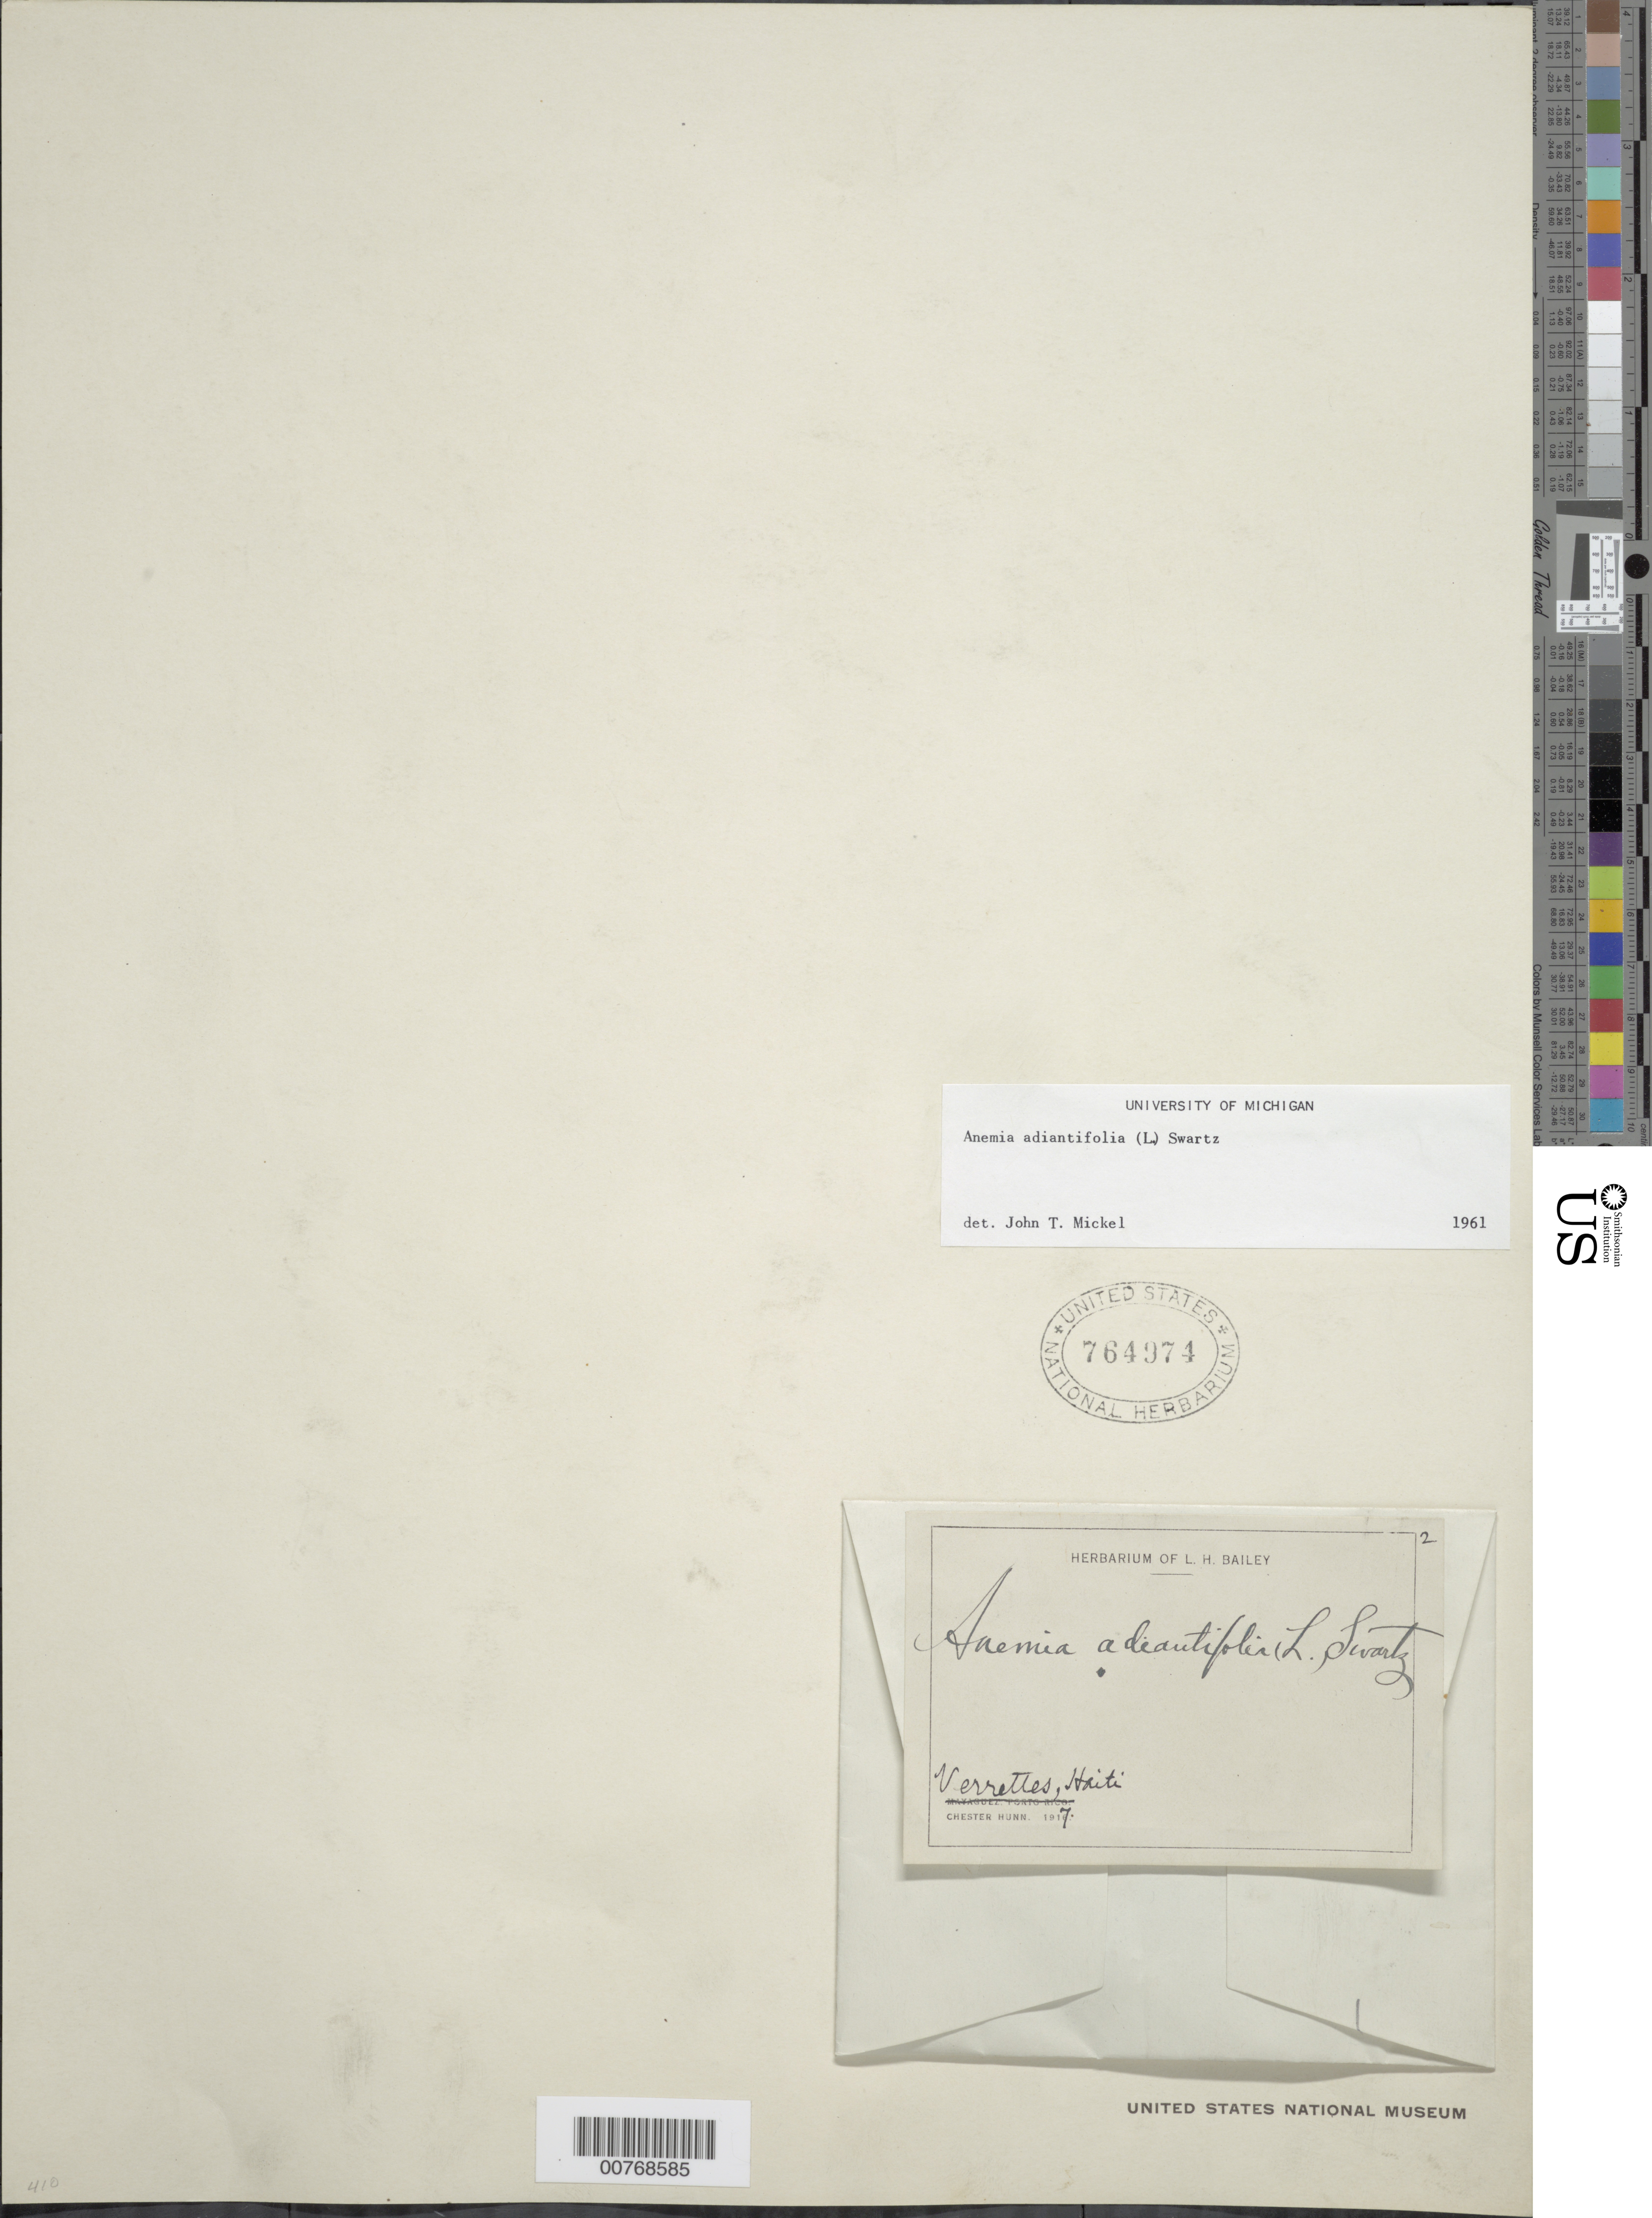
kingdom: Plantae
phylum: Tracheophyta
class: Polypodiopsida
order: Schizaeales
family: Anemiaceae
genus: Anemia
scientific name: Anemia adiantifolia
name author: (L.) Sw.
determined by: Mickel, J. T., (NY), New York Botanical Garden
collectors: L. H. Bailey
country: Haiti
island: Hispaniola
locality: Verrettes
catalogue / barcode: US 764974